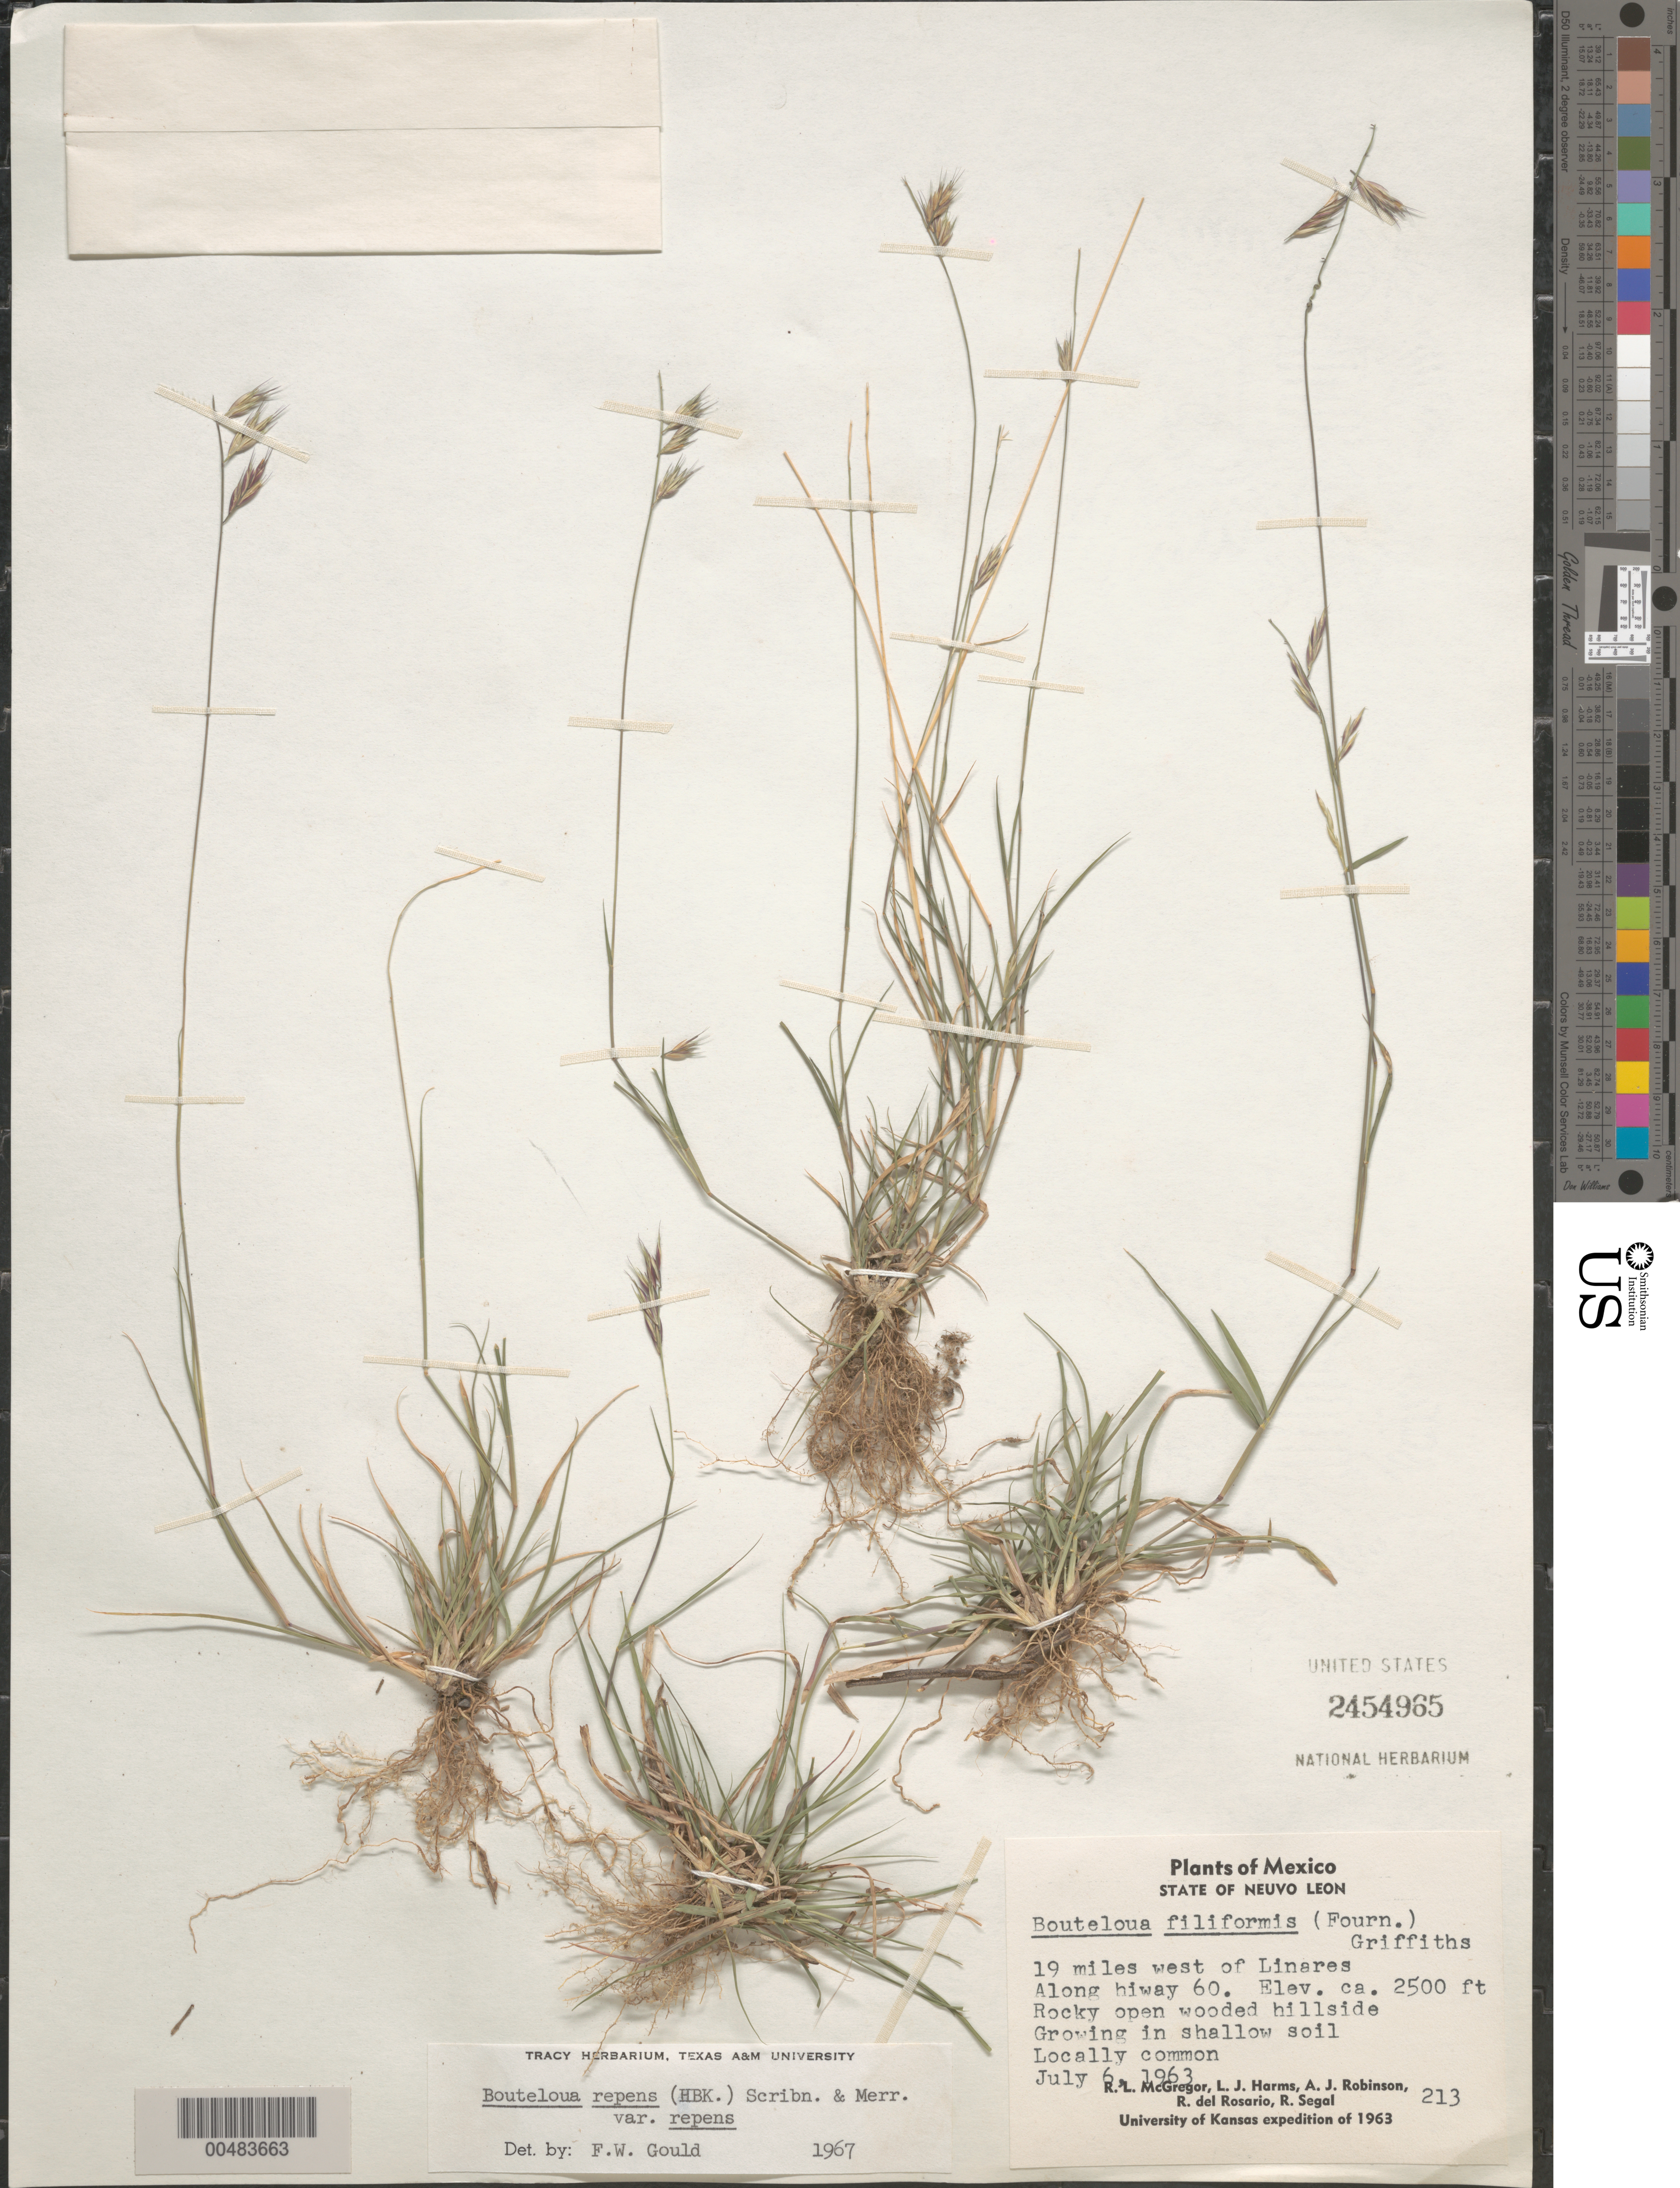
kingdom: Plantae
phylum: Tracheophyta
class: Liliopsida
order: Poales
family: Poaceae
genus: Bouteloua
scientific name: Bouteloua repens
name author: (Kunth) Scribn. & Merr.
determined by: Gould, F. W.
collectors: R. McGregor, L. Harms & A. J. Robinson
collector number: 213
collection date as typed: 6 Jul 1963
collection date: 1963-07-06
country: Mexico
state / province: Nuevo León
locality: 19 mi W of Linares, along highway 60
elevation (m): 762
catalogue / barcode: US 2454965